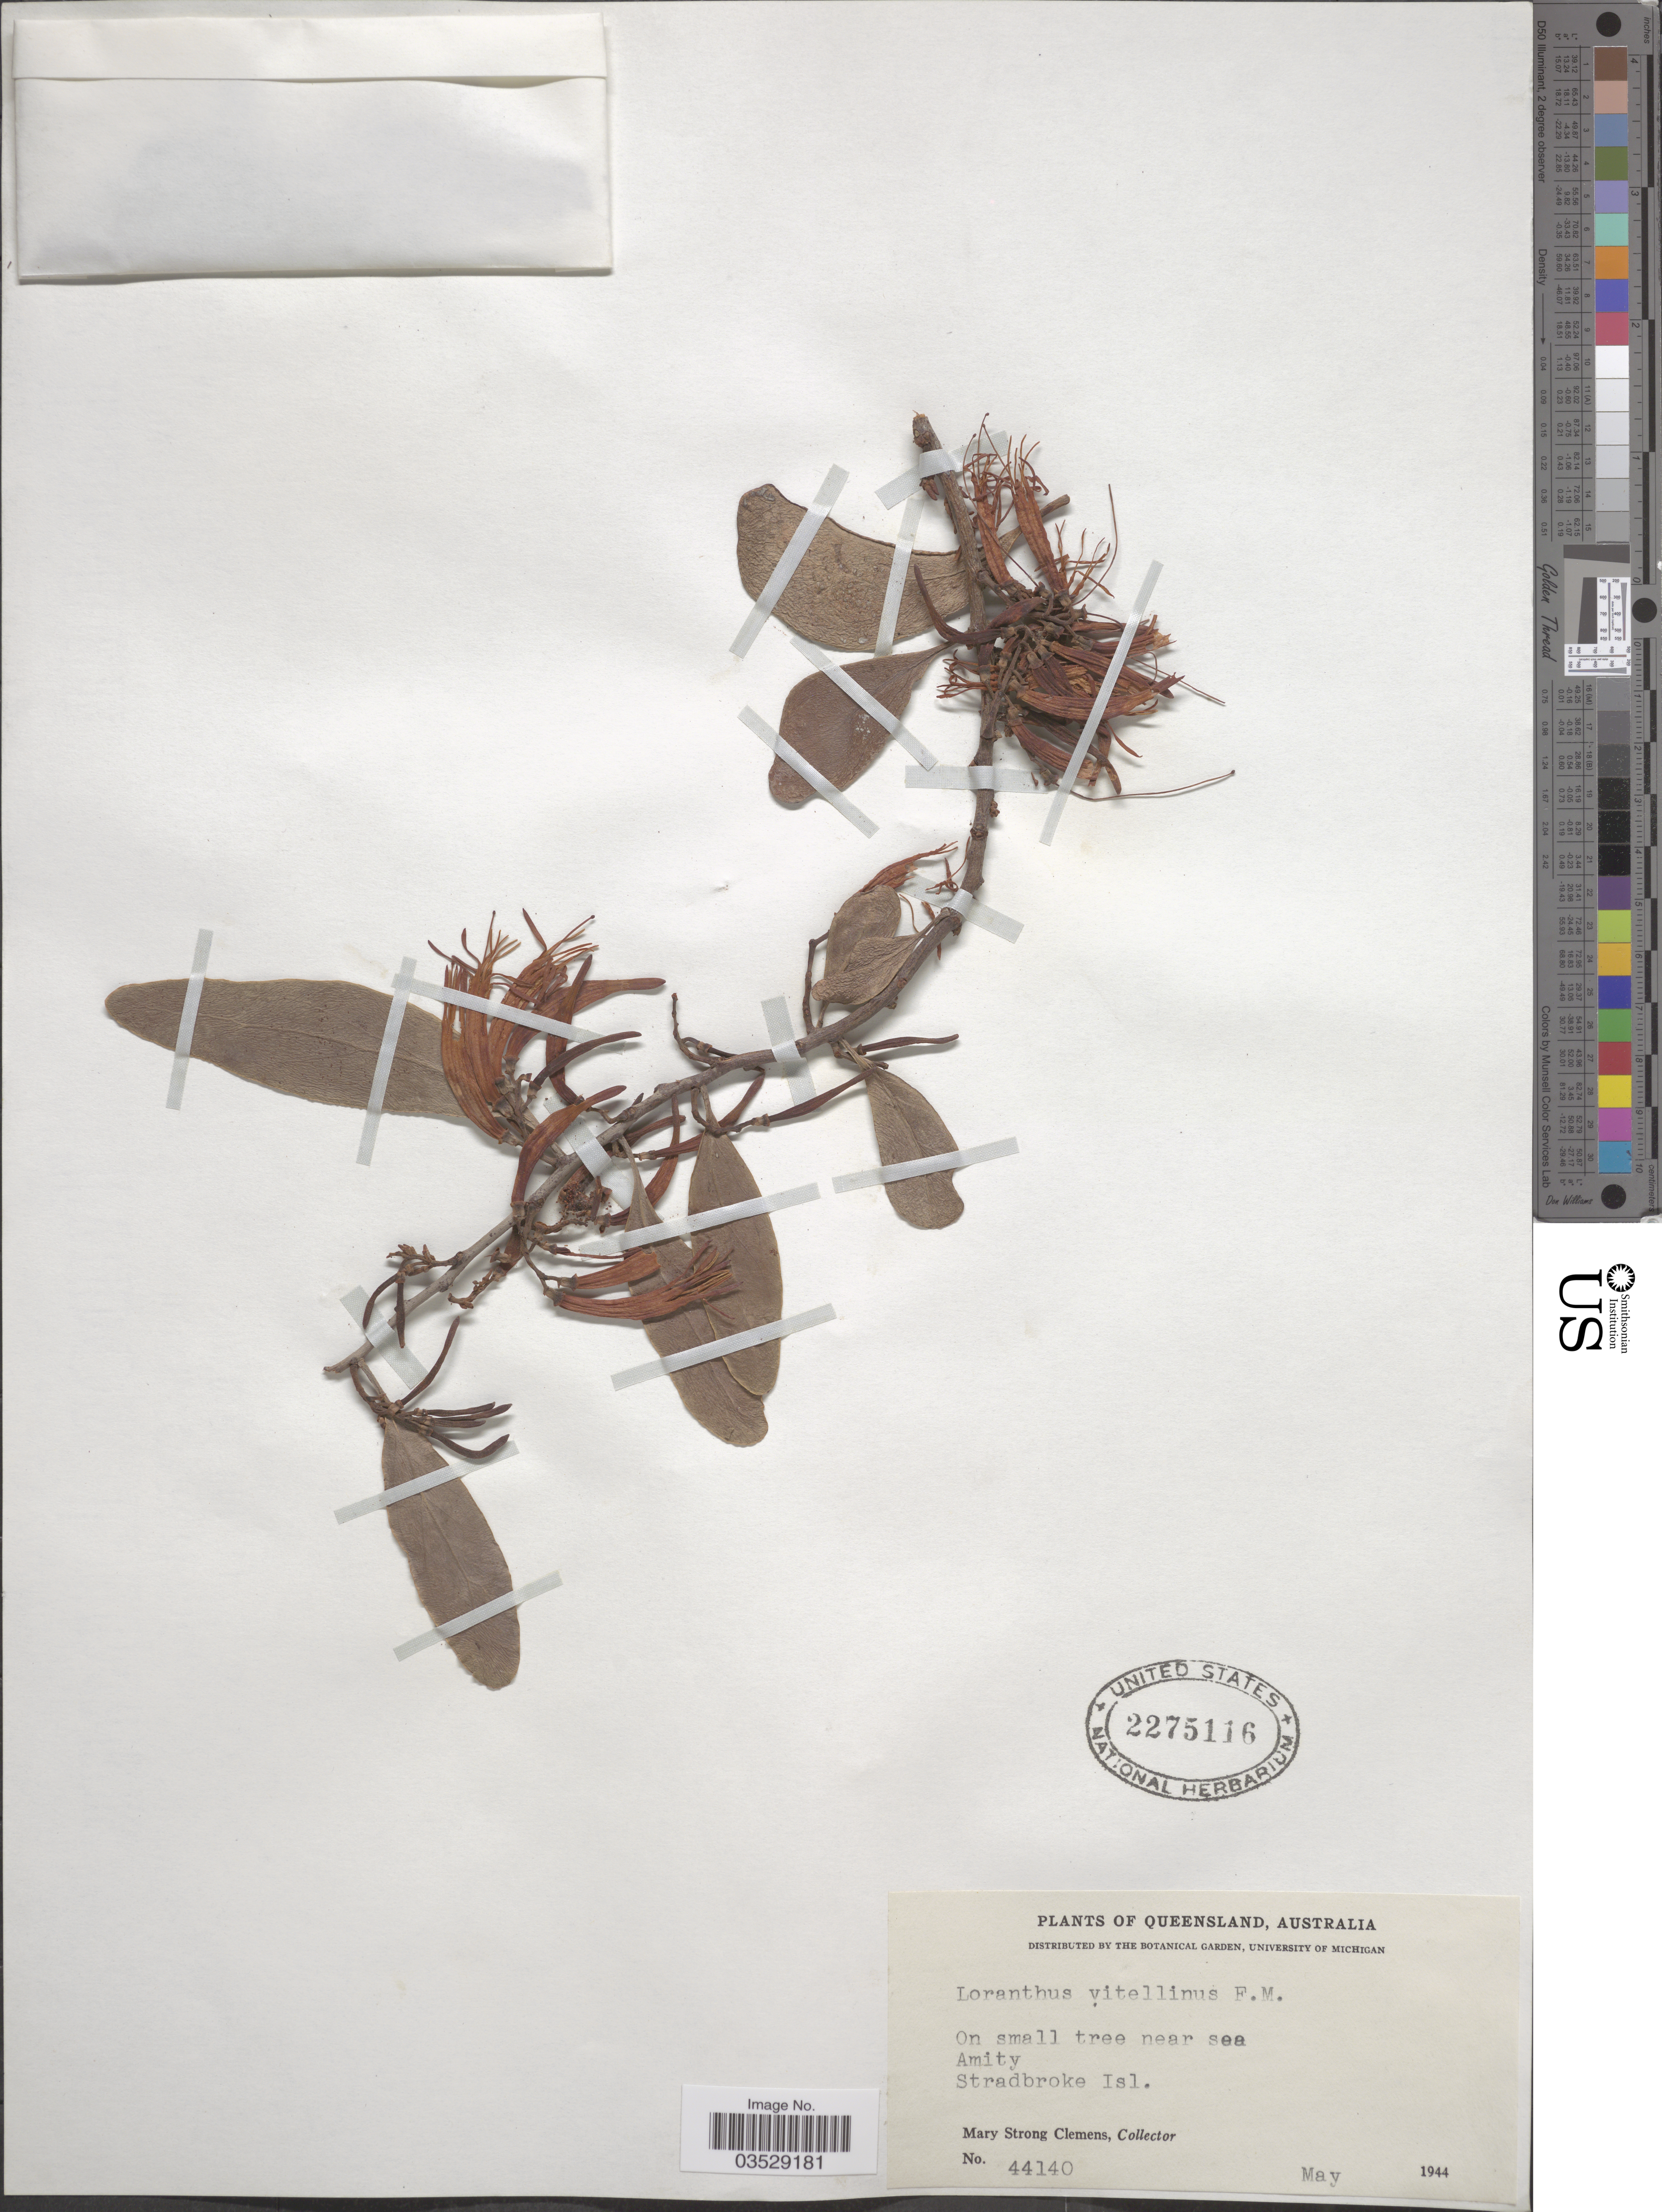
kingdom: Plantae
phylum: Tracheophyta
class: Magnoliopsida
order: Santalales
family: Loranthaceae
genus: Dendrophthoe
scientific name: Dendrophthoe vitellinus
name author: (F. Muell.) Tiegh.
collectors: M. S. Clemens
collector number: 44140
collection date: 1944-05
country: Australia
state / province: Queensland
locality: Near sea Amity. Stradbroke Isl.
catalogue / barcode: US 2275116